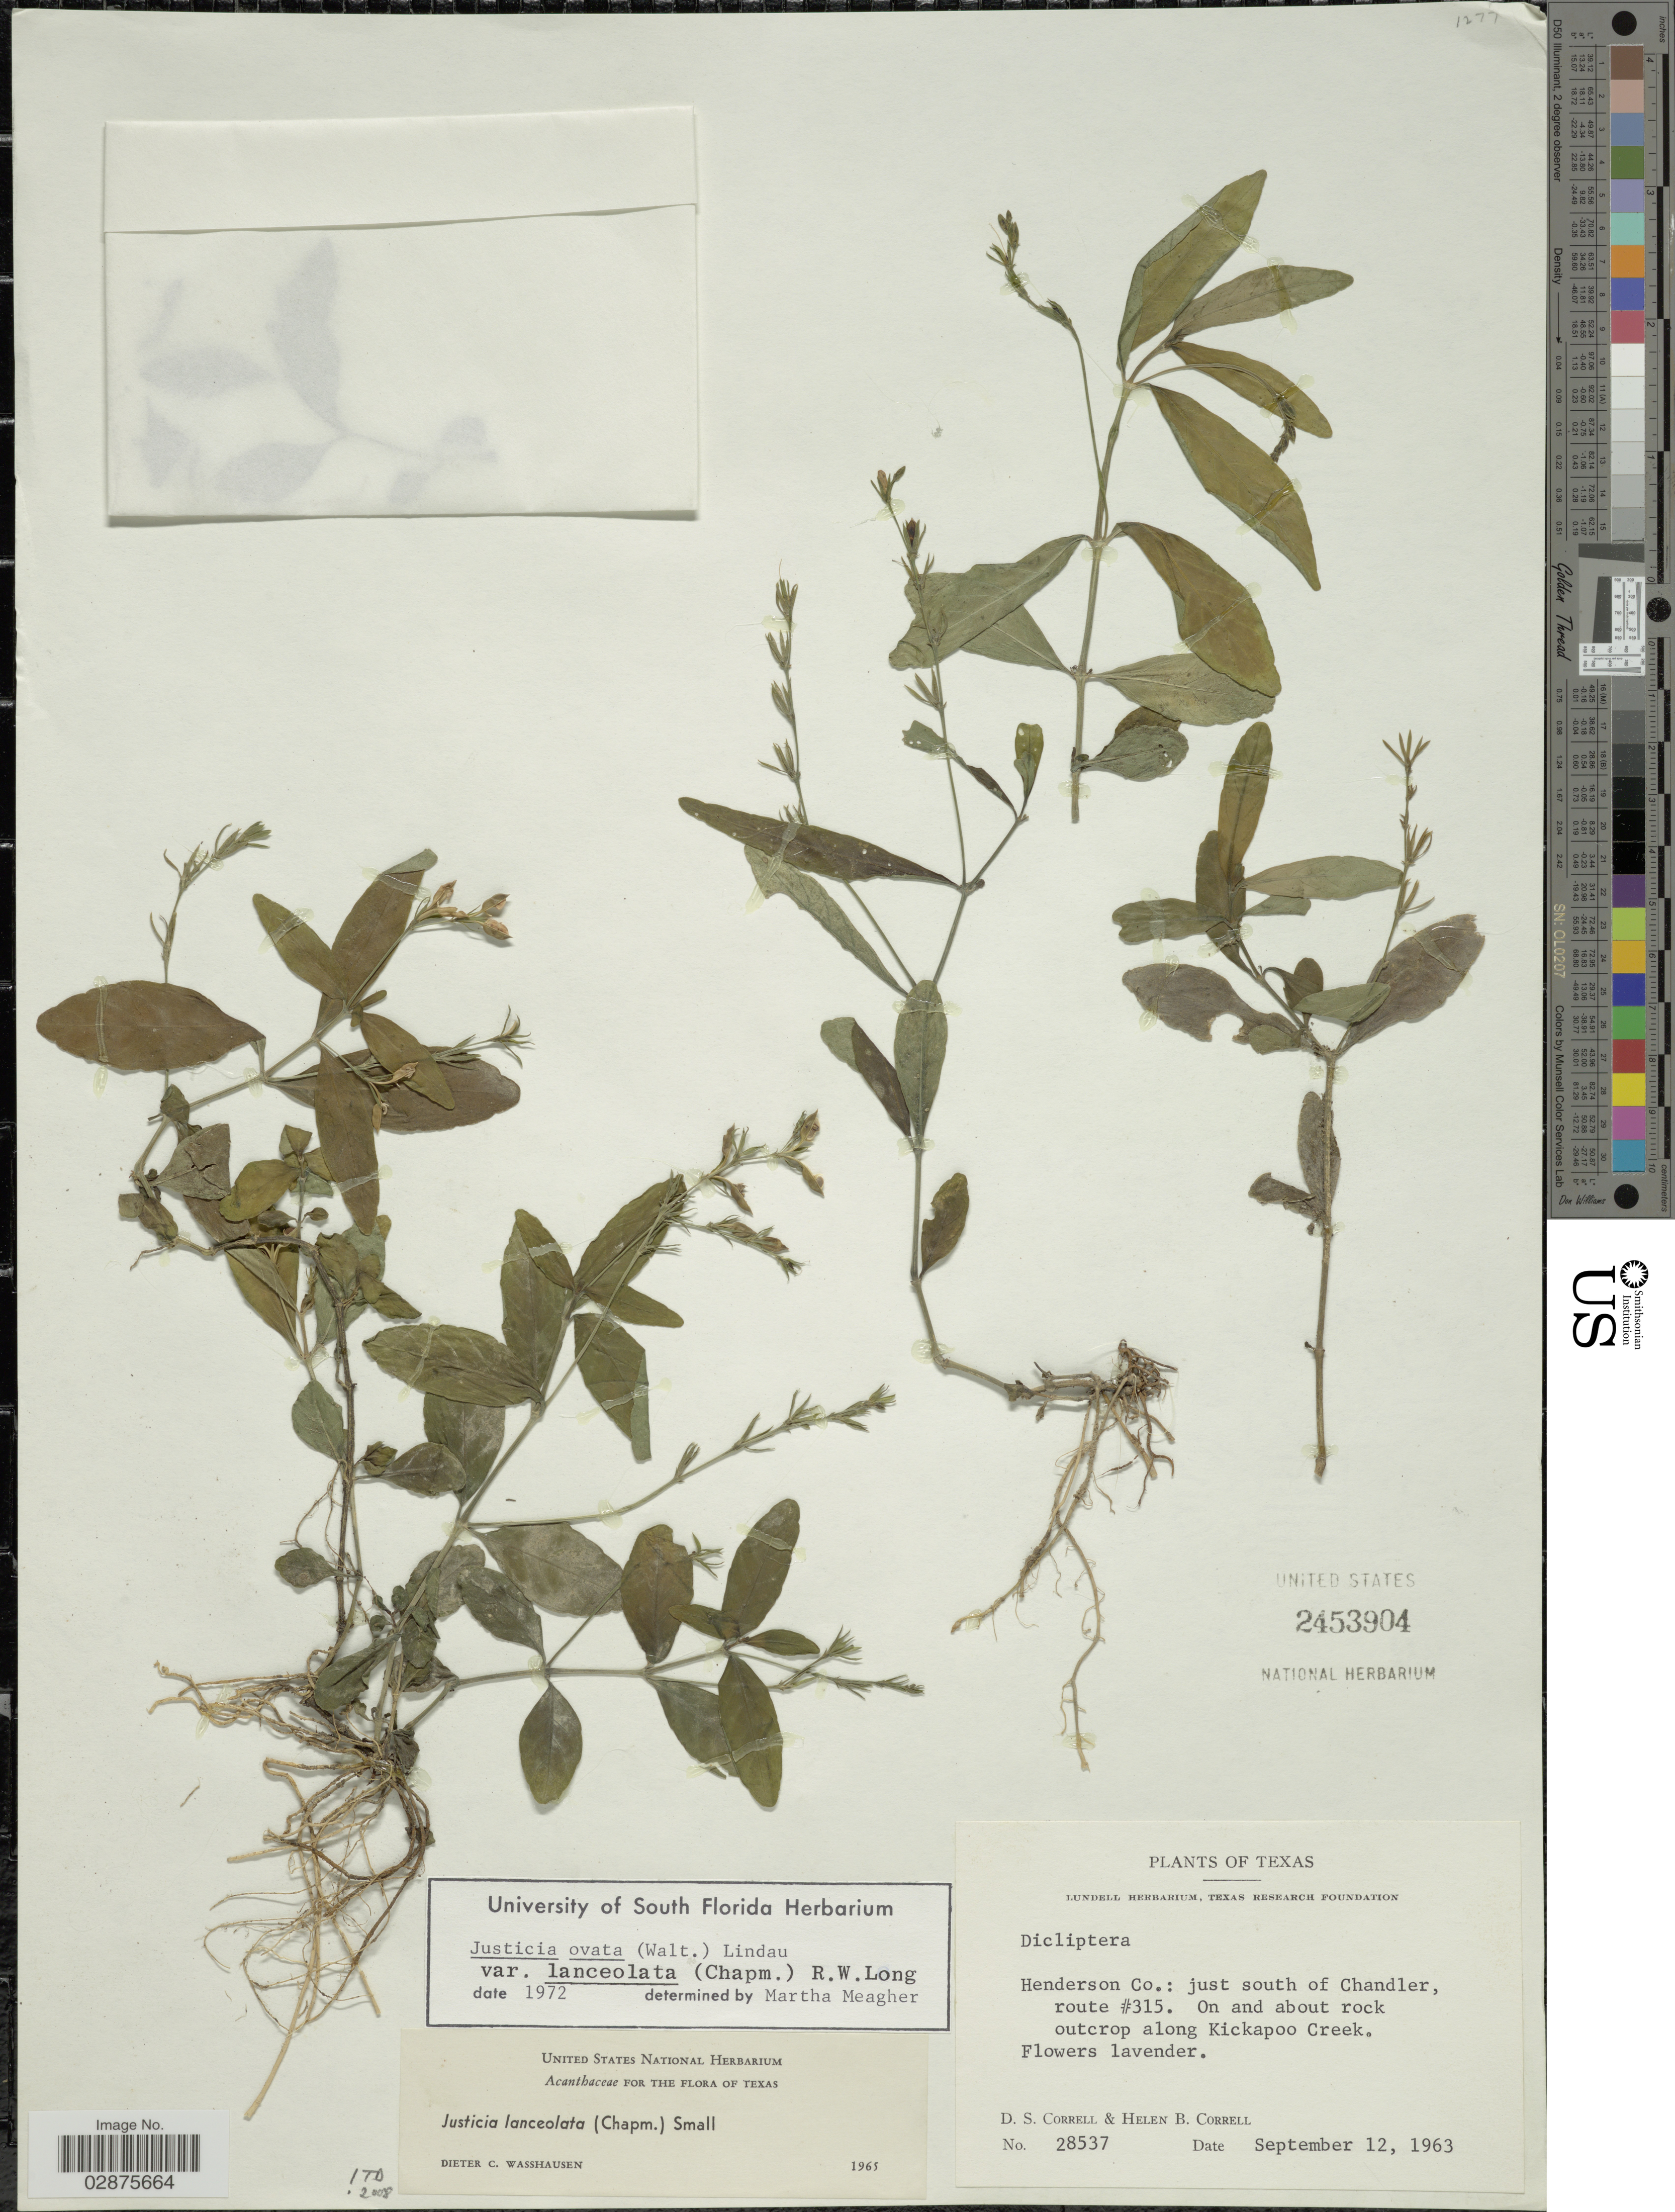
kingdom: Plantae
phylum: Tracheophyta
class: Magnoliopsida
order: Lamiales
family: Acanthaceae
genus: Justicia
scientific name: Justicia lanceolata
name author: (Chapm.) Small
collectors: D. S. Correll & H. Correll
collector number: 28537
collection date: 1963-09-12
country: United States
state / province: Texas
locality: Henderson Co.: just south of Chandler, route #315. On and about rock outcrop along Kickapoo Creek.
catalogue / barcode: US 2453904